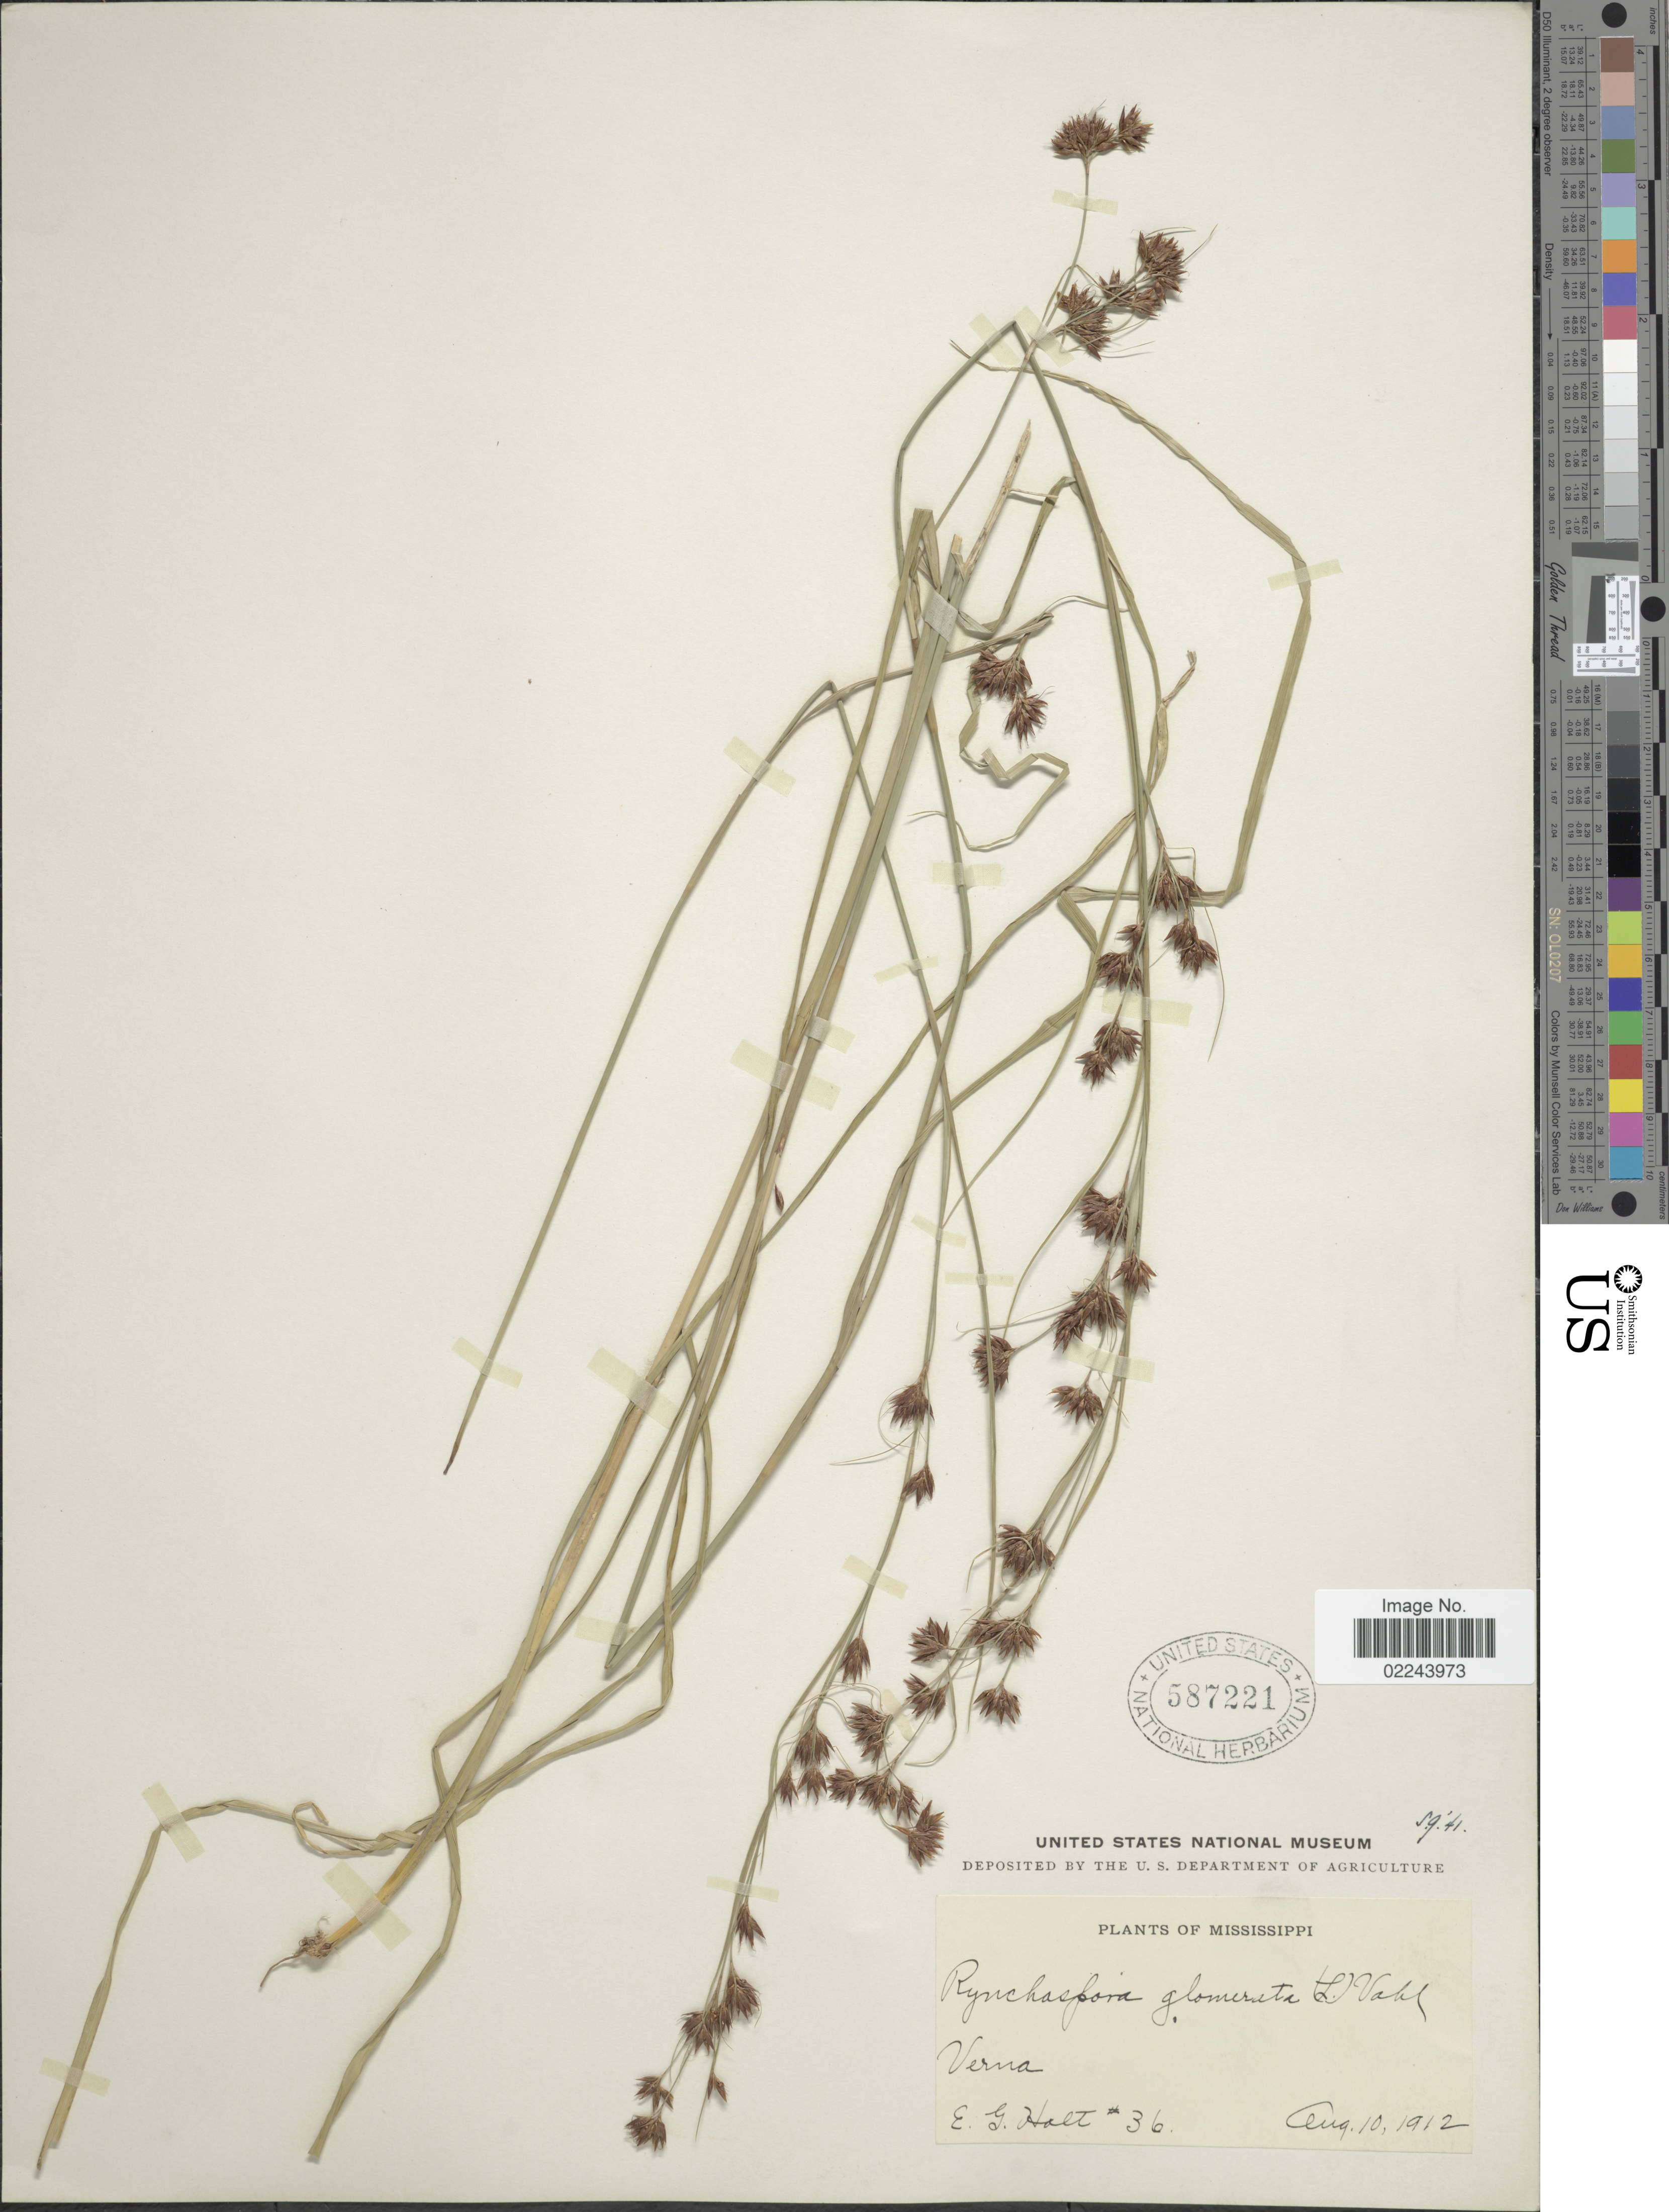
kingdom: Plantae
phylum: Tracheophyta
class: Liliopsida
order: Poales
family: Cyperaceae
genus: Rhynchospora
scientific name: Rhynchospora glomerata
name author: (L.) Vahl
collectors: E. G. Holt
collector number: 36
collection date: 1912-08-10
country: United States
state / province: Mississippi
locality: Verna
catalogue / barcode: US 587221